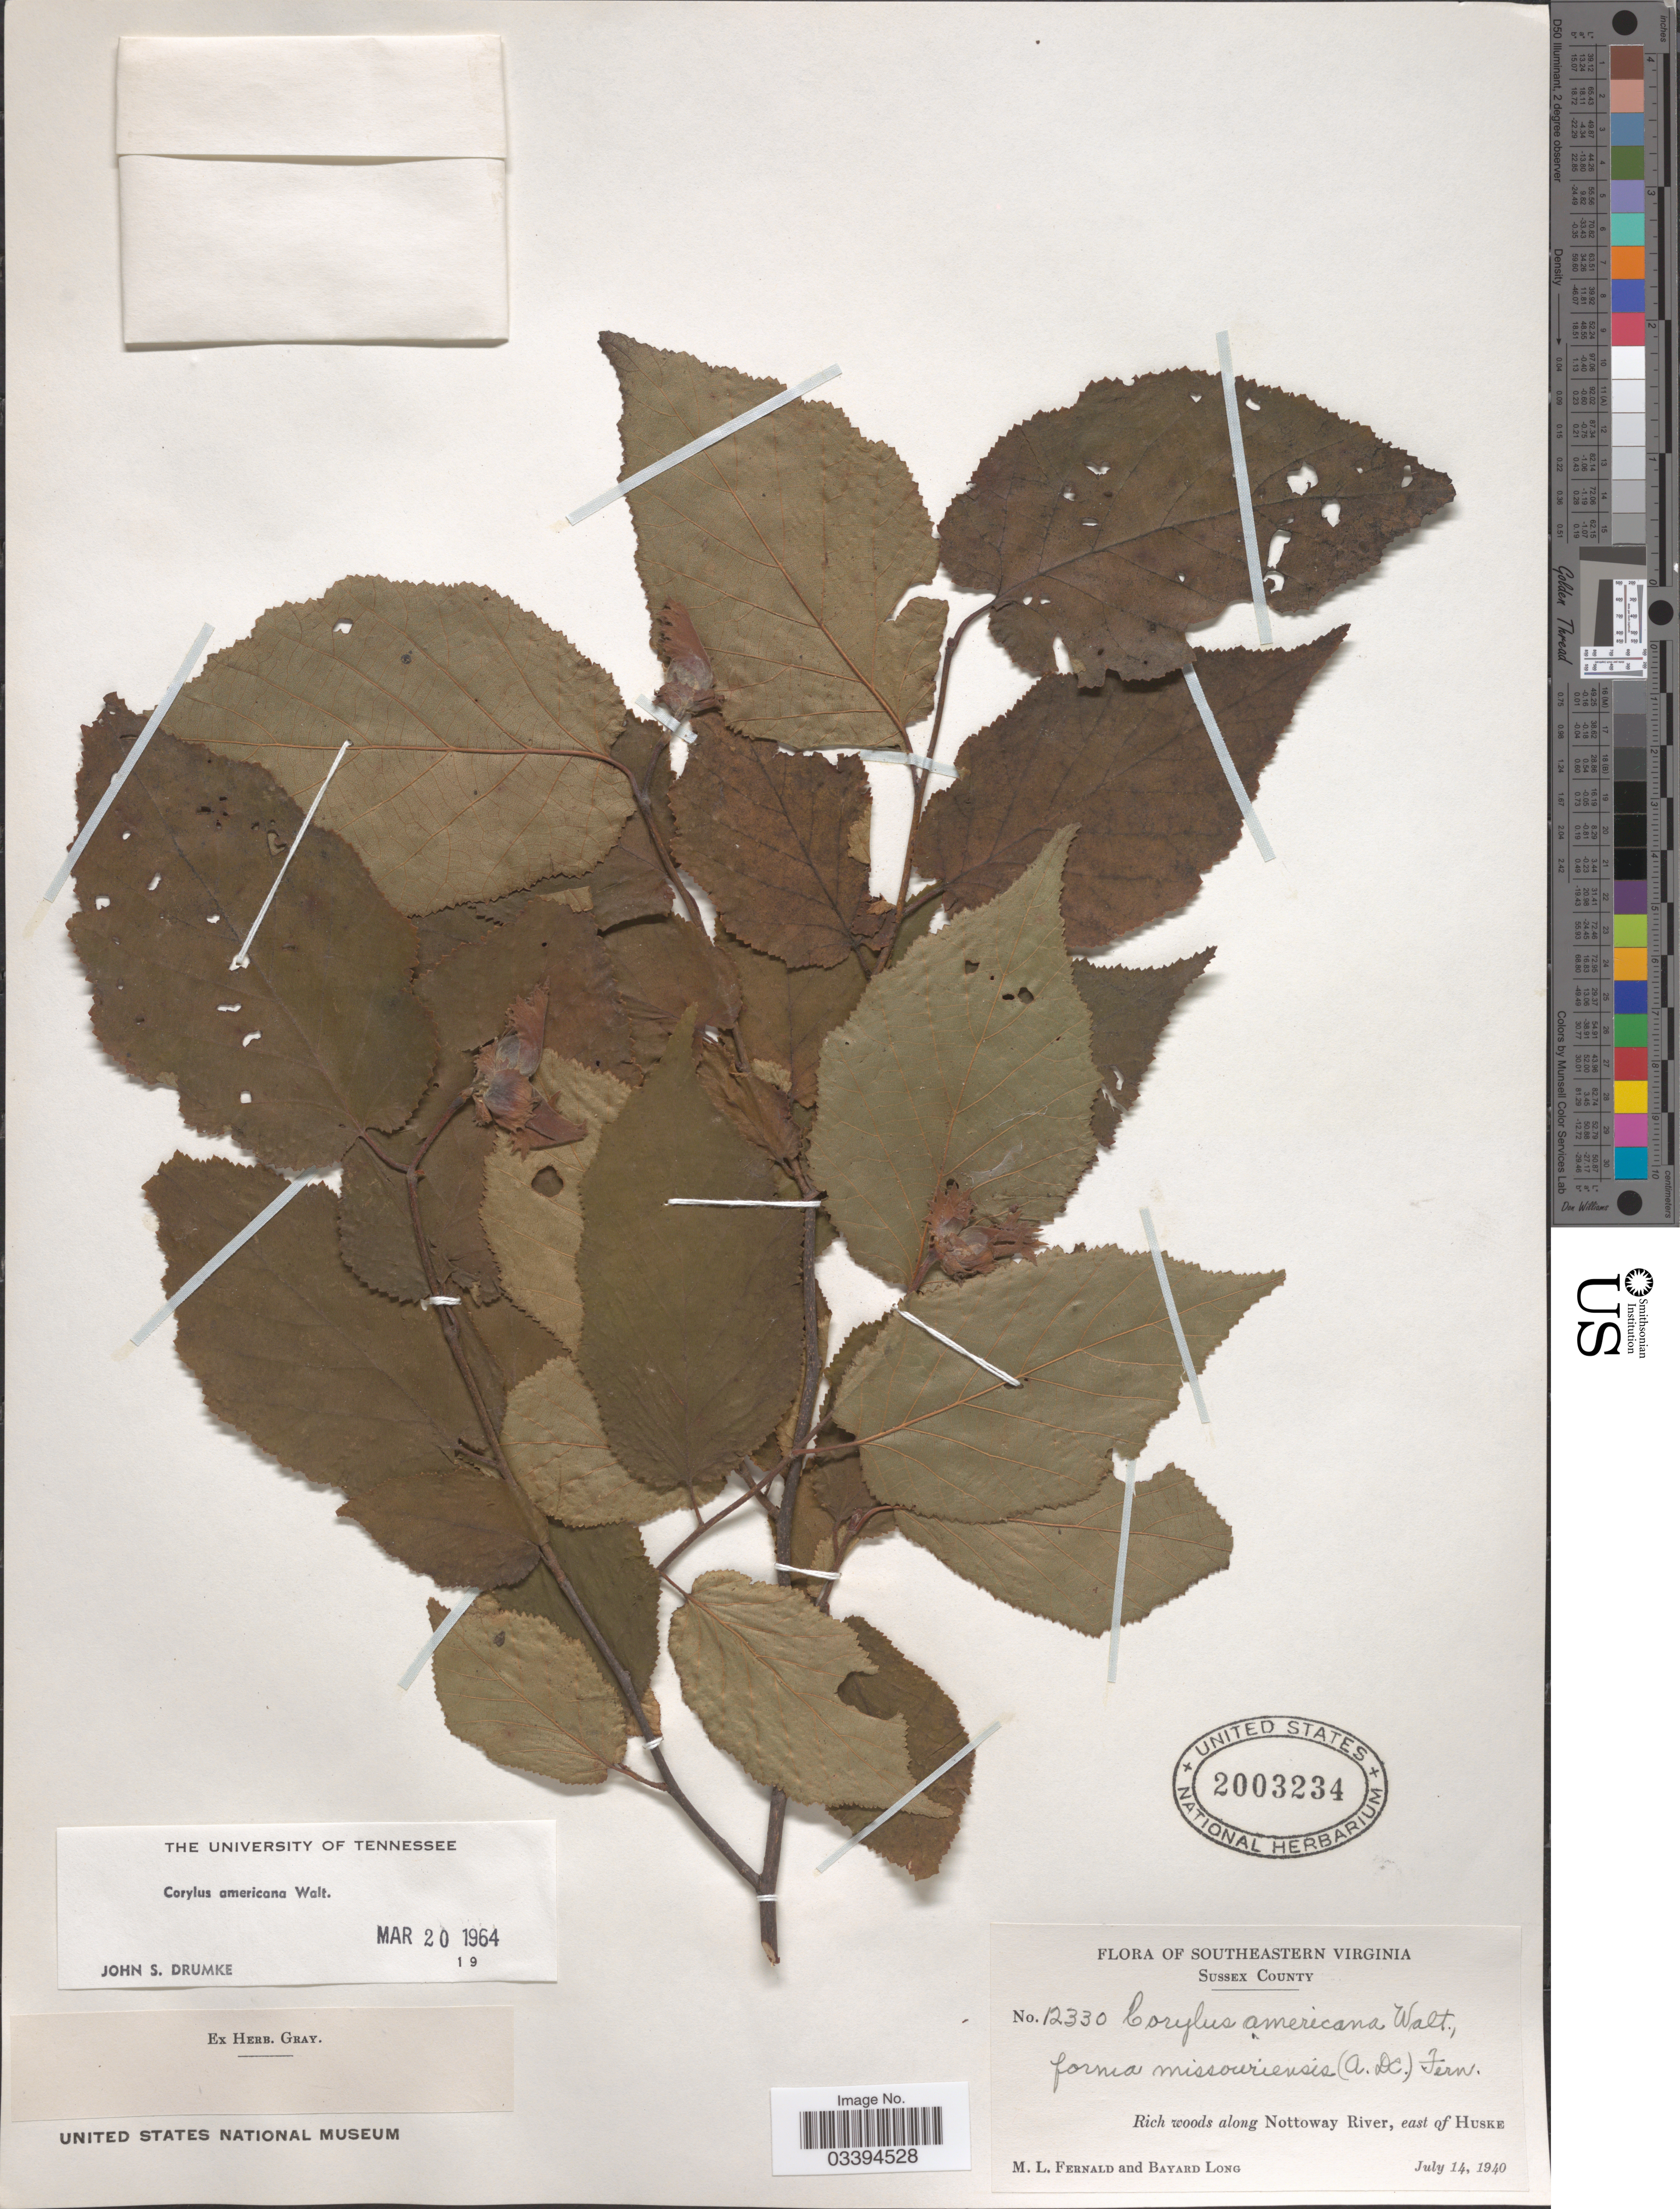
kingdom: Plantae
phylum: Tracheophyta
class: Magnoliopsida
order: Fagales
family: Betulaceae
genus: Corylus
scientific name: Corylus americana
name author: Walter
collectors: M. L. Fernald & B. Long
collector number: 12330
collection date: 1940-07-14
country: United States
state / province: Virginia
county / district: Sussex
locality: Southeastern Virginia. Sussex County. Rich woods along Nottoway River, east of Huske.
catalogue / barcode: US 2003234